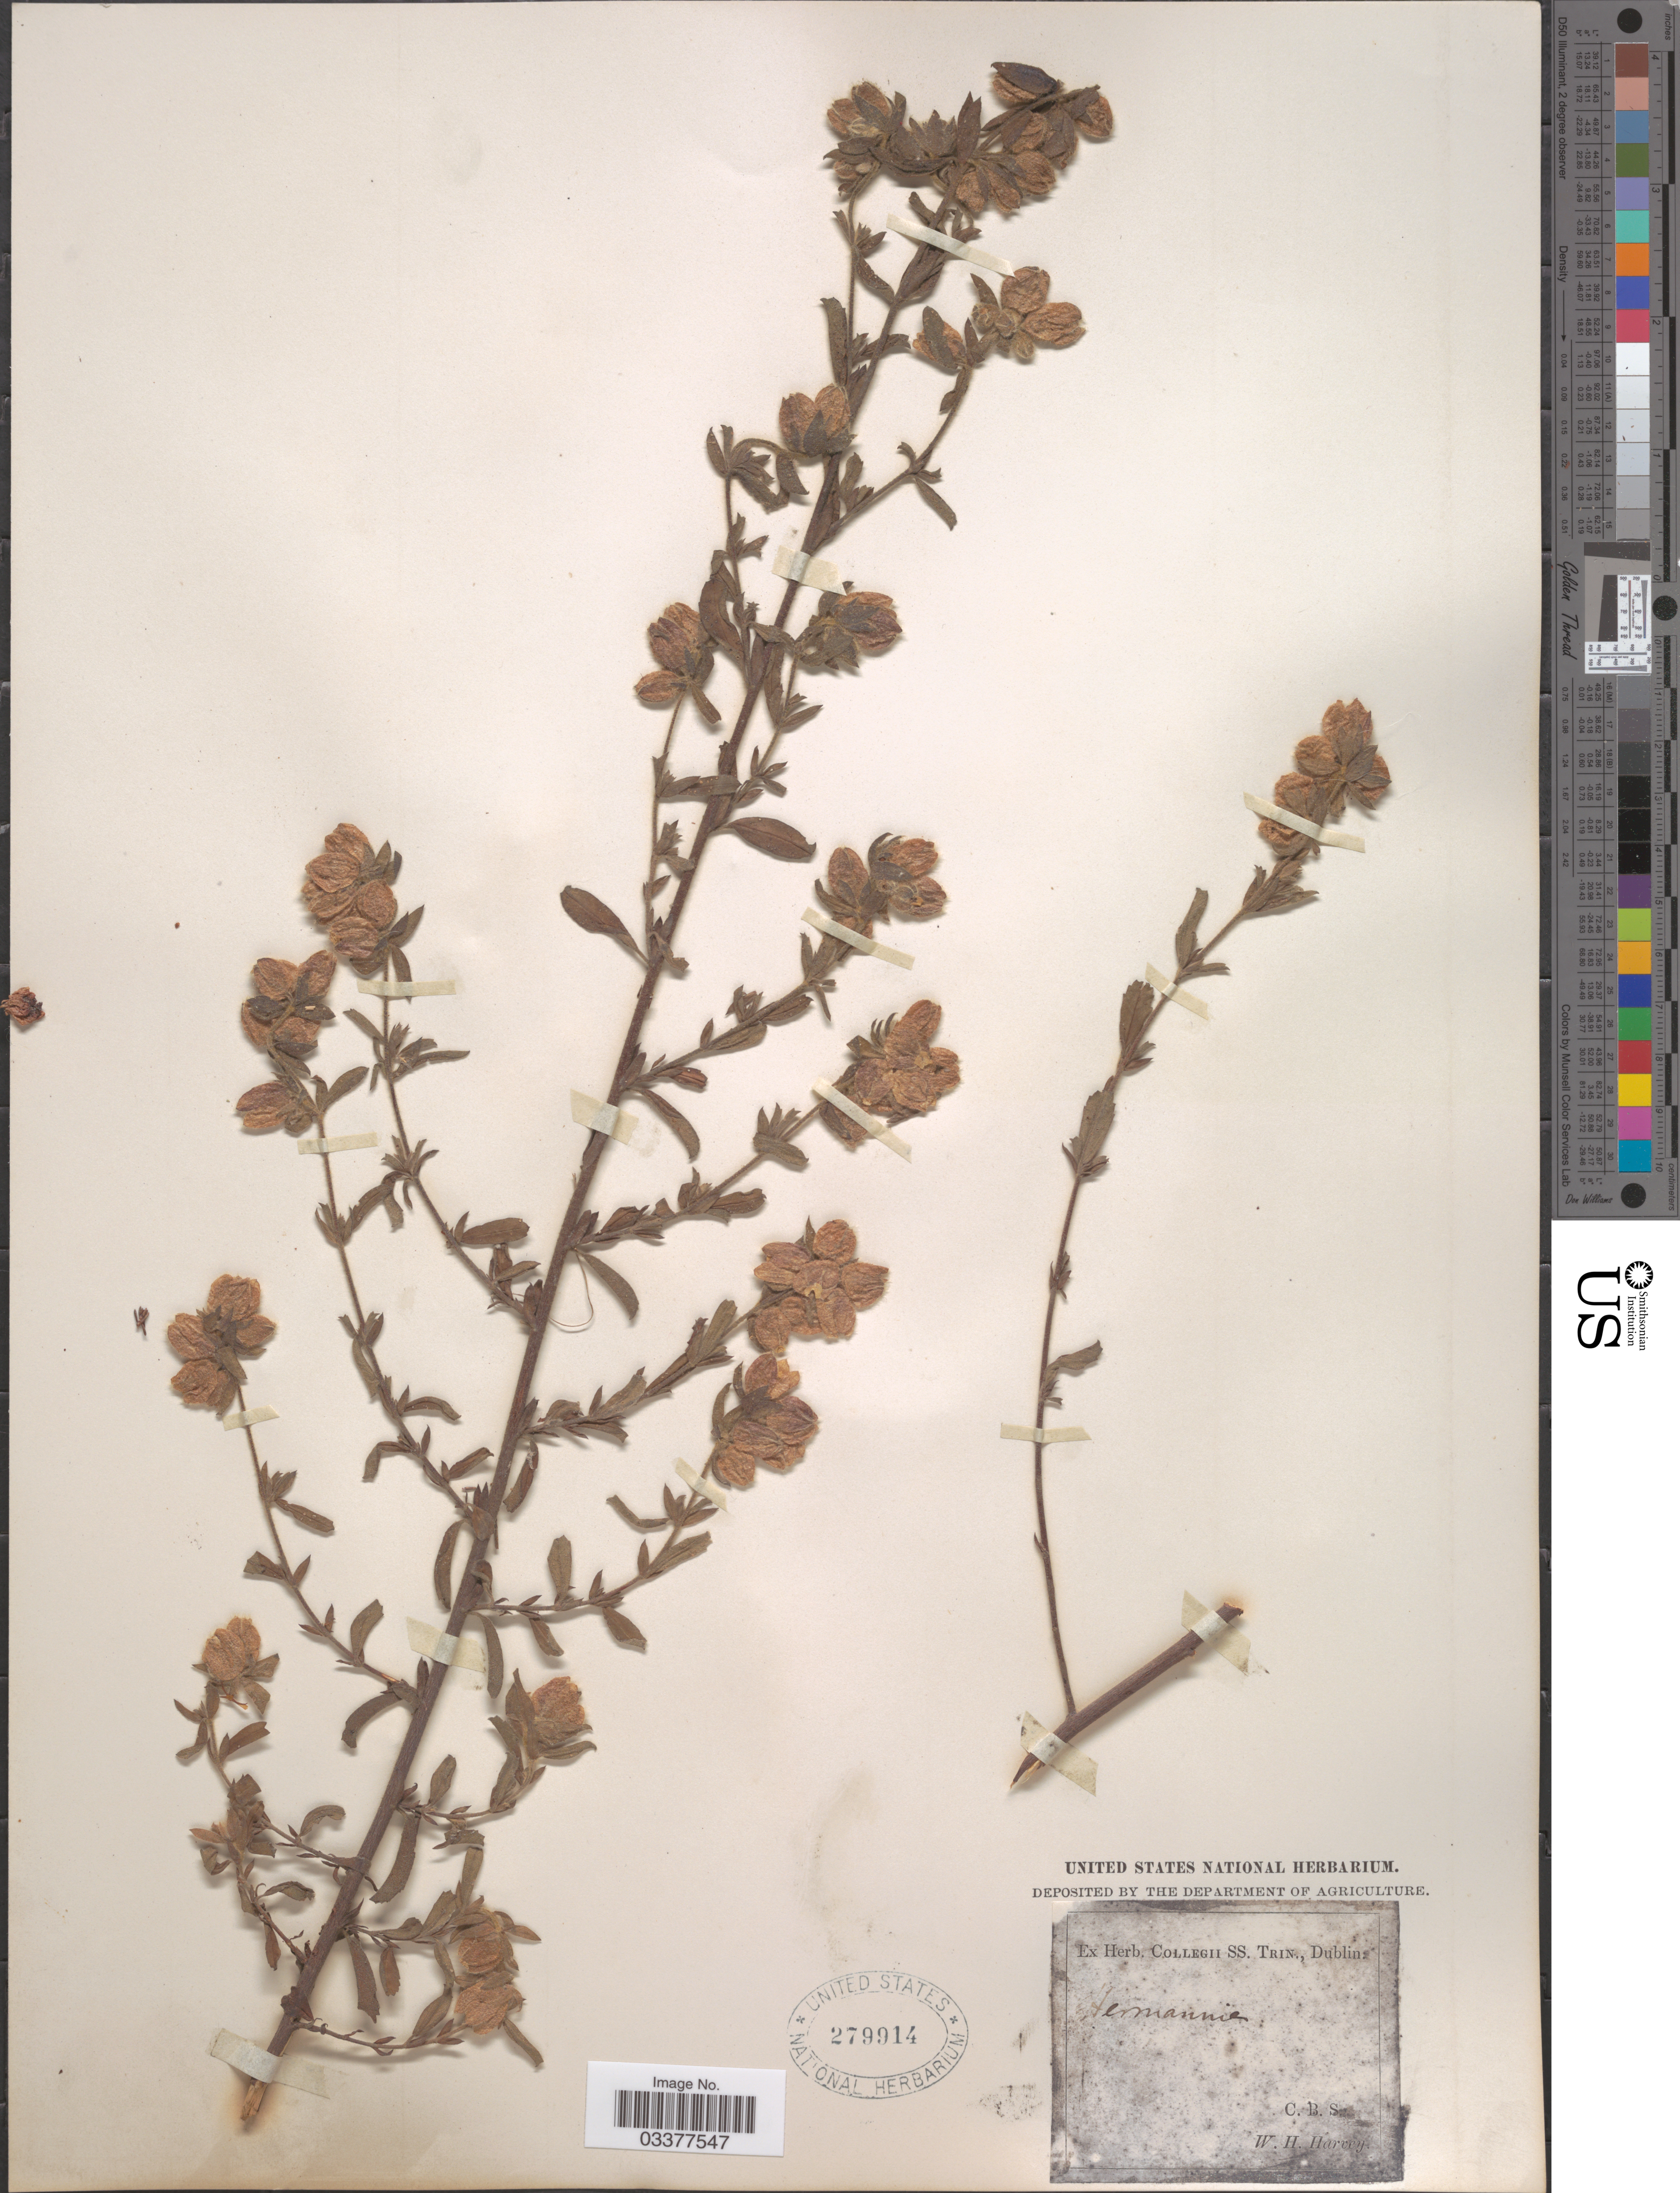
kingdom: Plantae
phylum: Tracheophyta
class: Magnoliopsida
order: Malvales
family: Malvaceae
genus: Hermannia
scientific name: Hermannia sp.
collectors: W. Harvey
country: South Africa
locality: C. B. S.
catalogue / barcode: US 279914